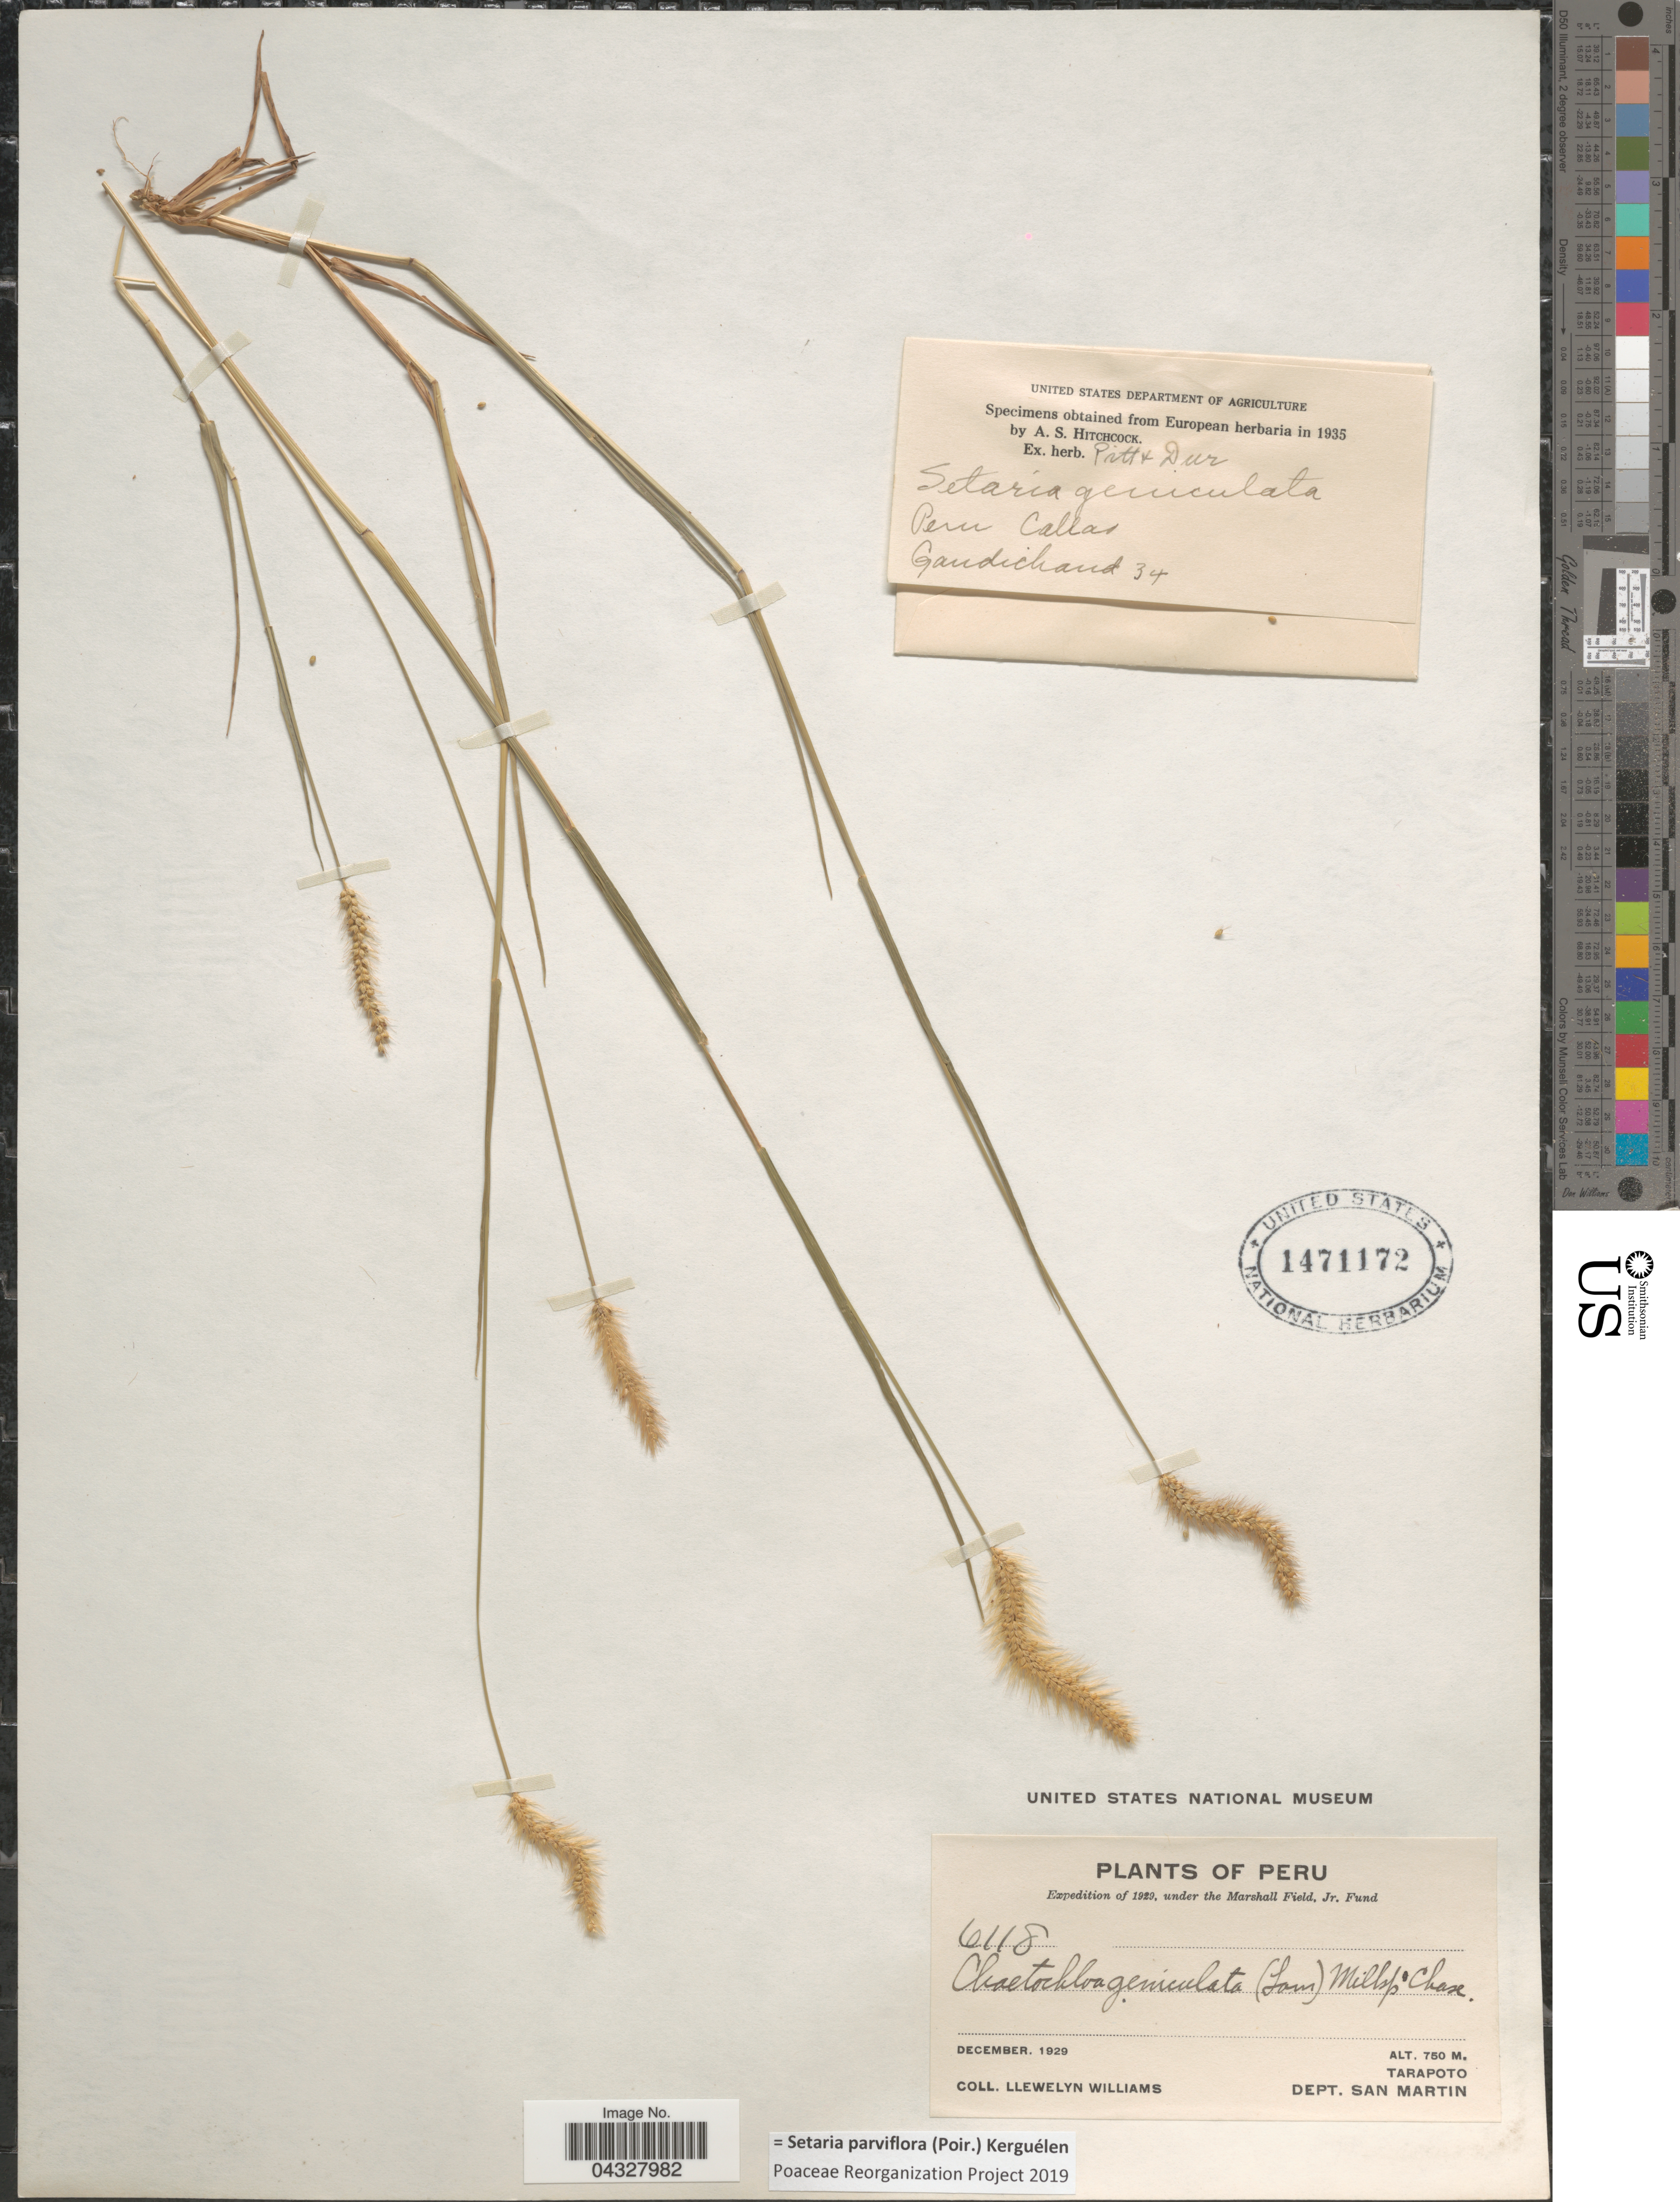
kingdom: Plantae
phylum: Tracheophyta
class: Liliopsida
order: Poales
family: Poaceae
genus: Setaria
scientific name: Setaria parviflora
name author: (Poir.) Kerguélen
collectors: -. Gaudichaud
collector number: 34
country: Peru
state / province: Callao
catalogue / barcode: US 1471172-2